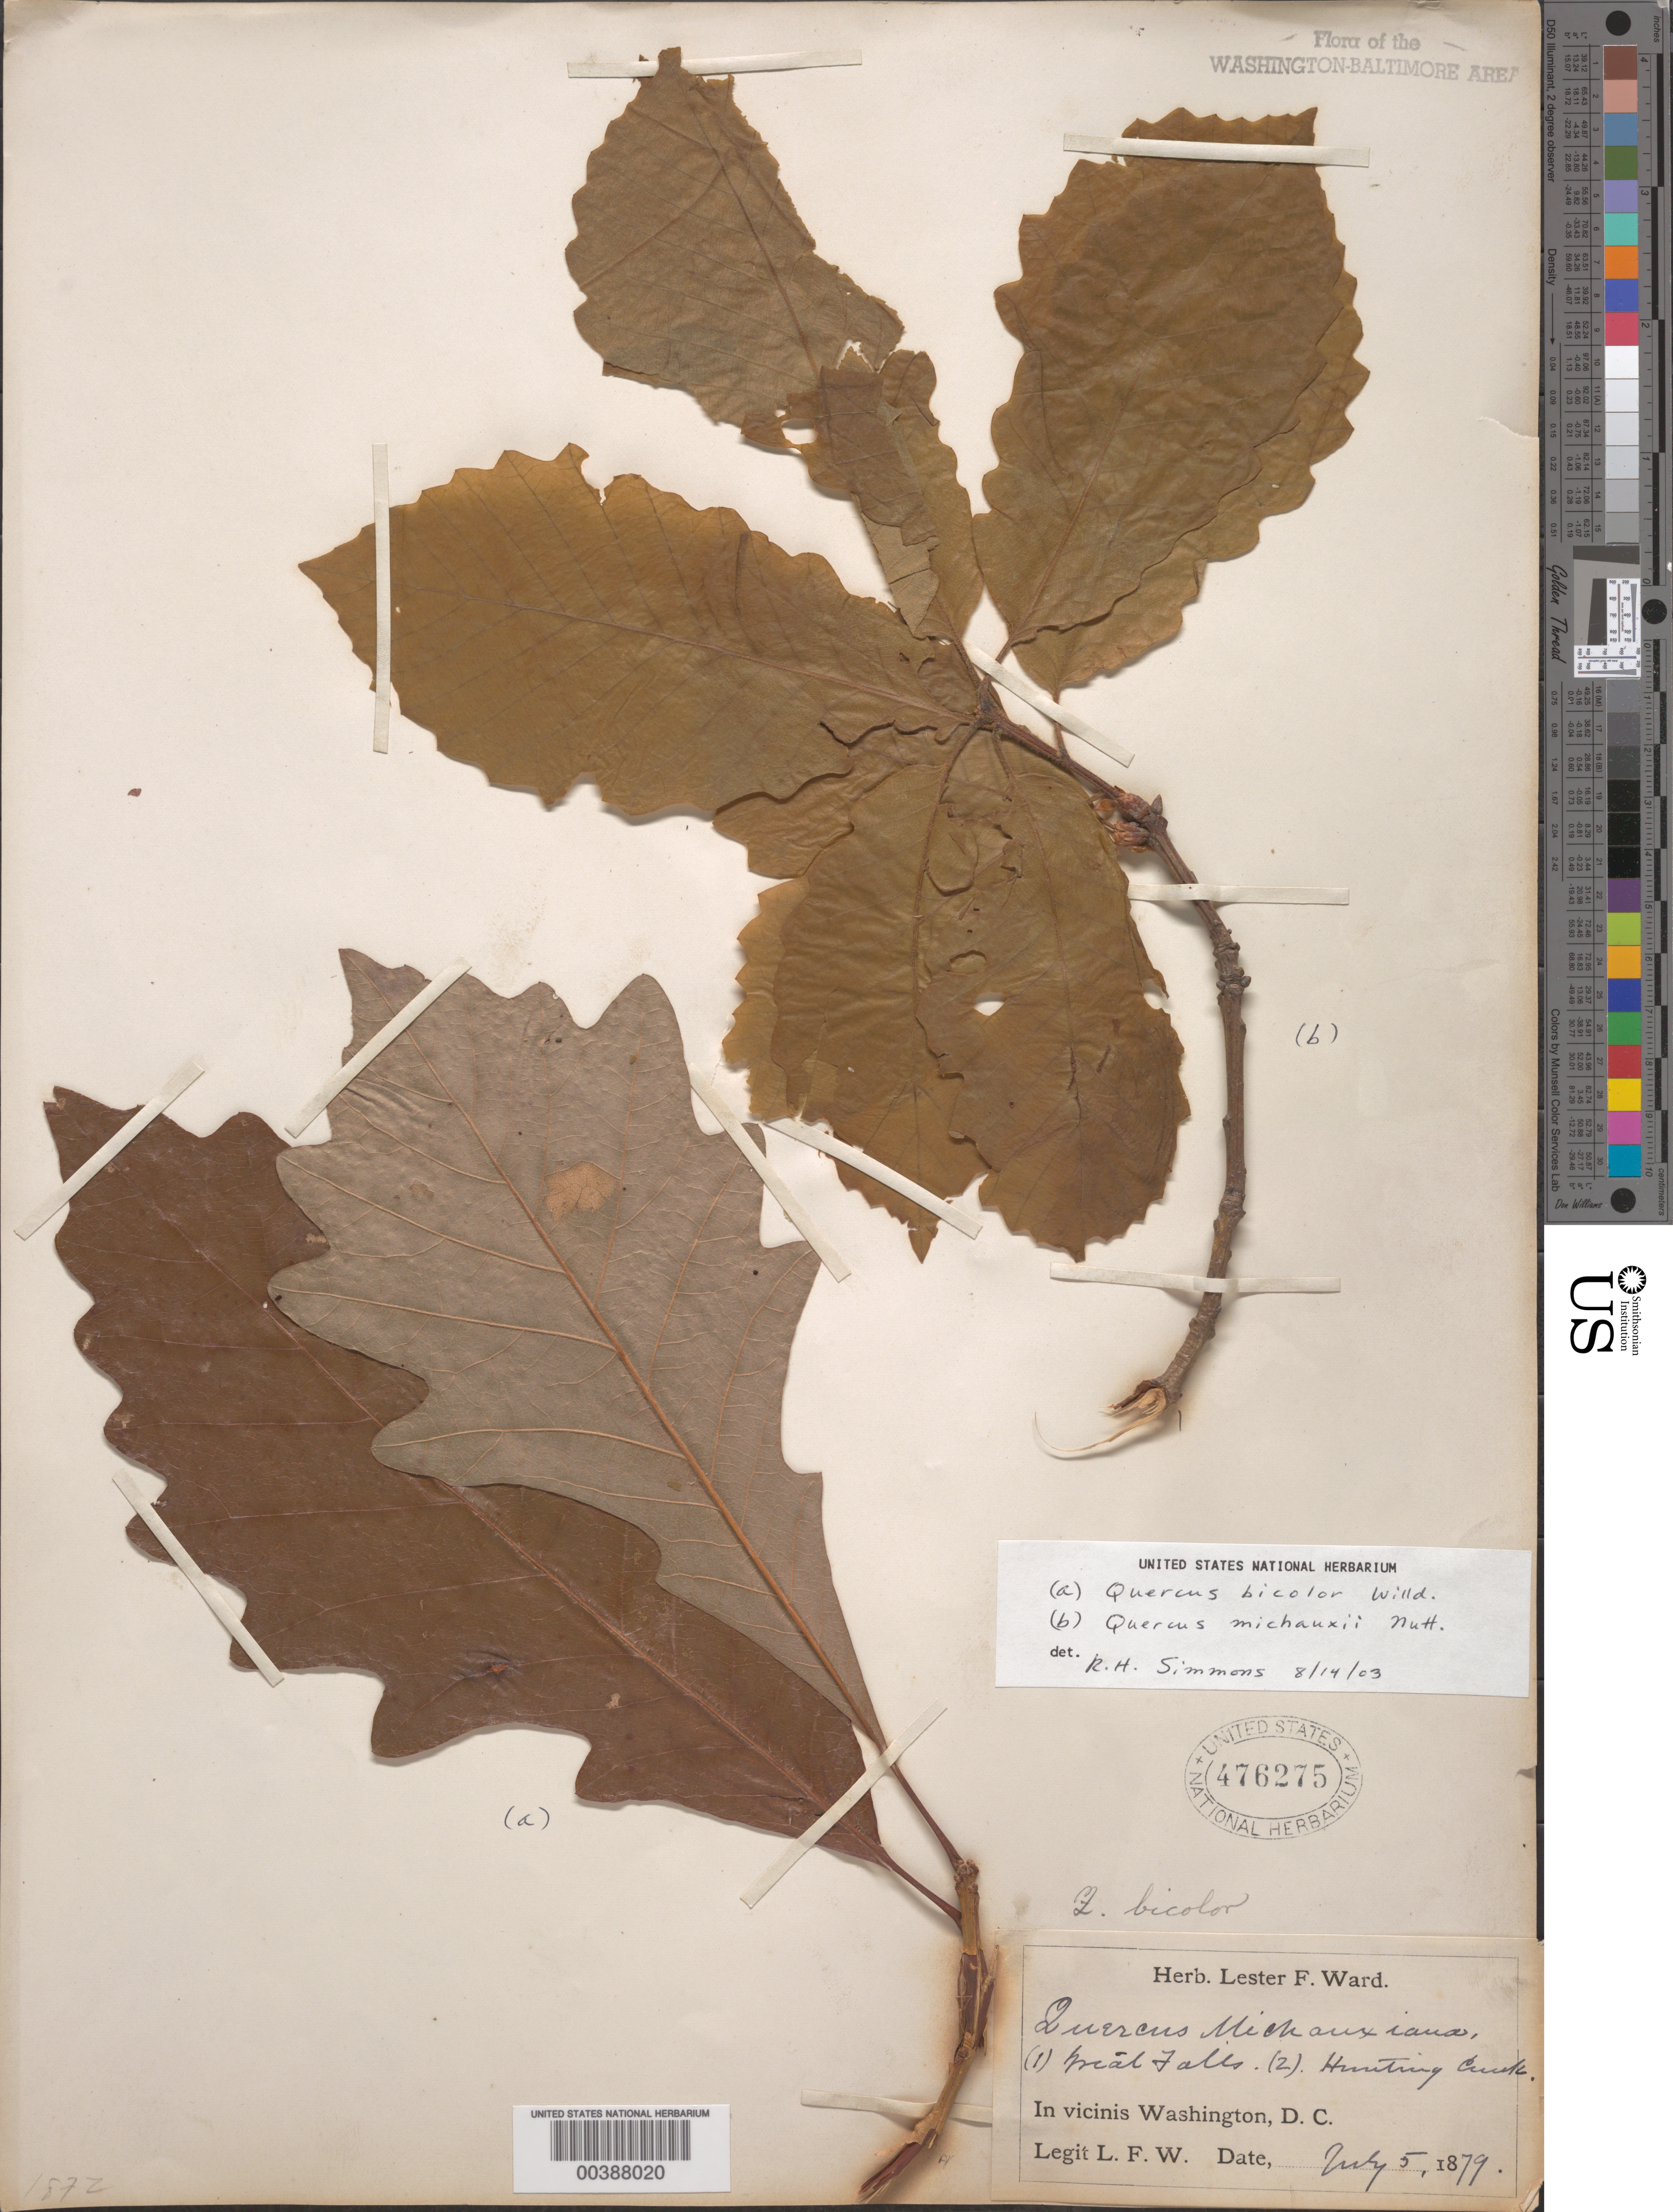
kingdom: Plantae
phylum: Tracheophyta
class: Magnoliopsida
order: Fagales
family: Fagaceae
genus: Quercus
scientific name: Quercus michauxii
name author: Nutt.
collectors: L. F. Ward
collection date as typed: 05 Jul 1879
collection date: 1879-07-05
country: United States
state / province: Virginia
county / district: Fairfax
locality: Great Falls and Hunting Creek C. and O. Canal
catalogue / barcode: US 476275-2